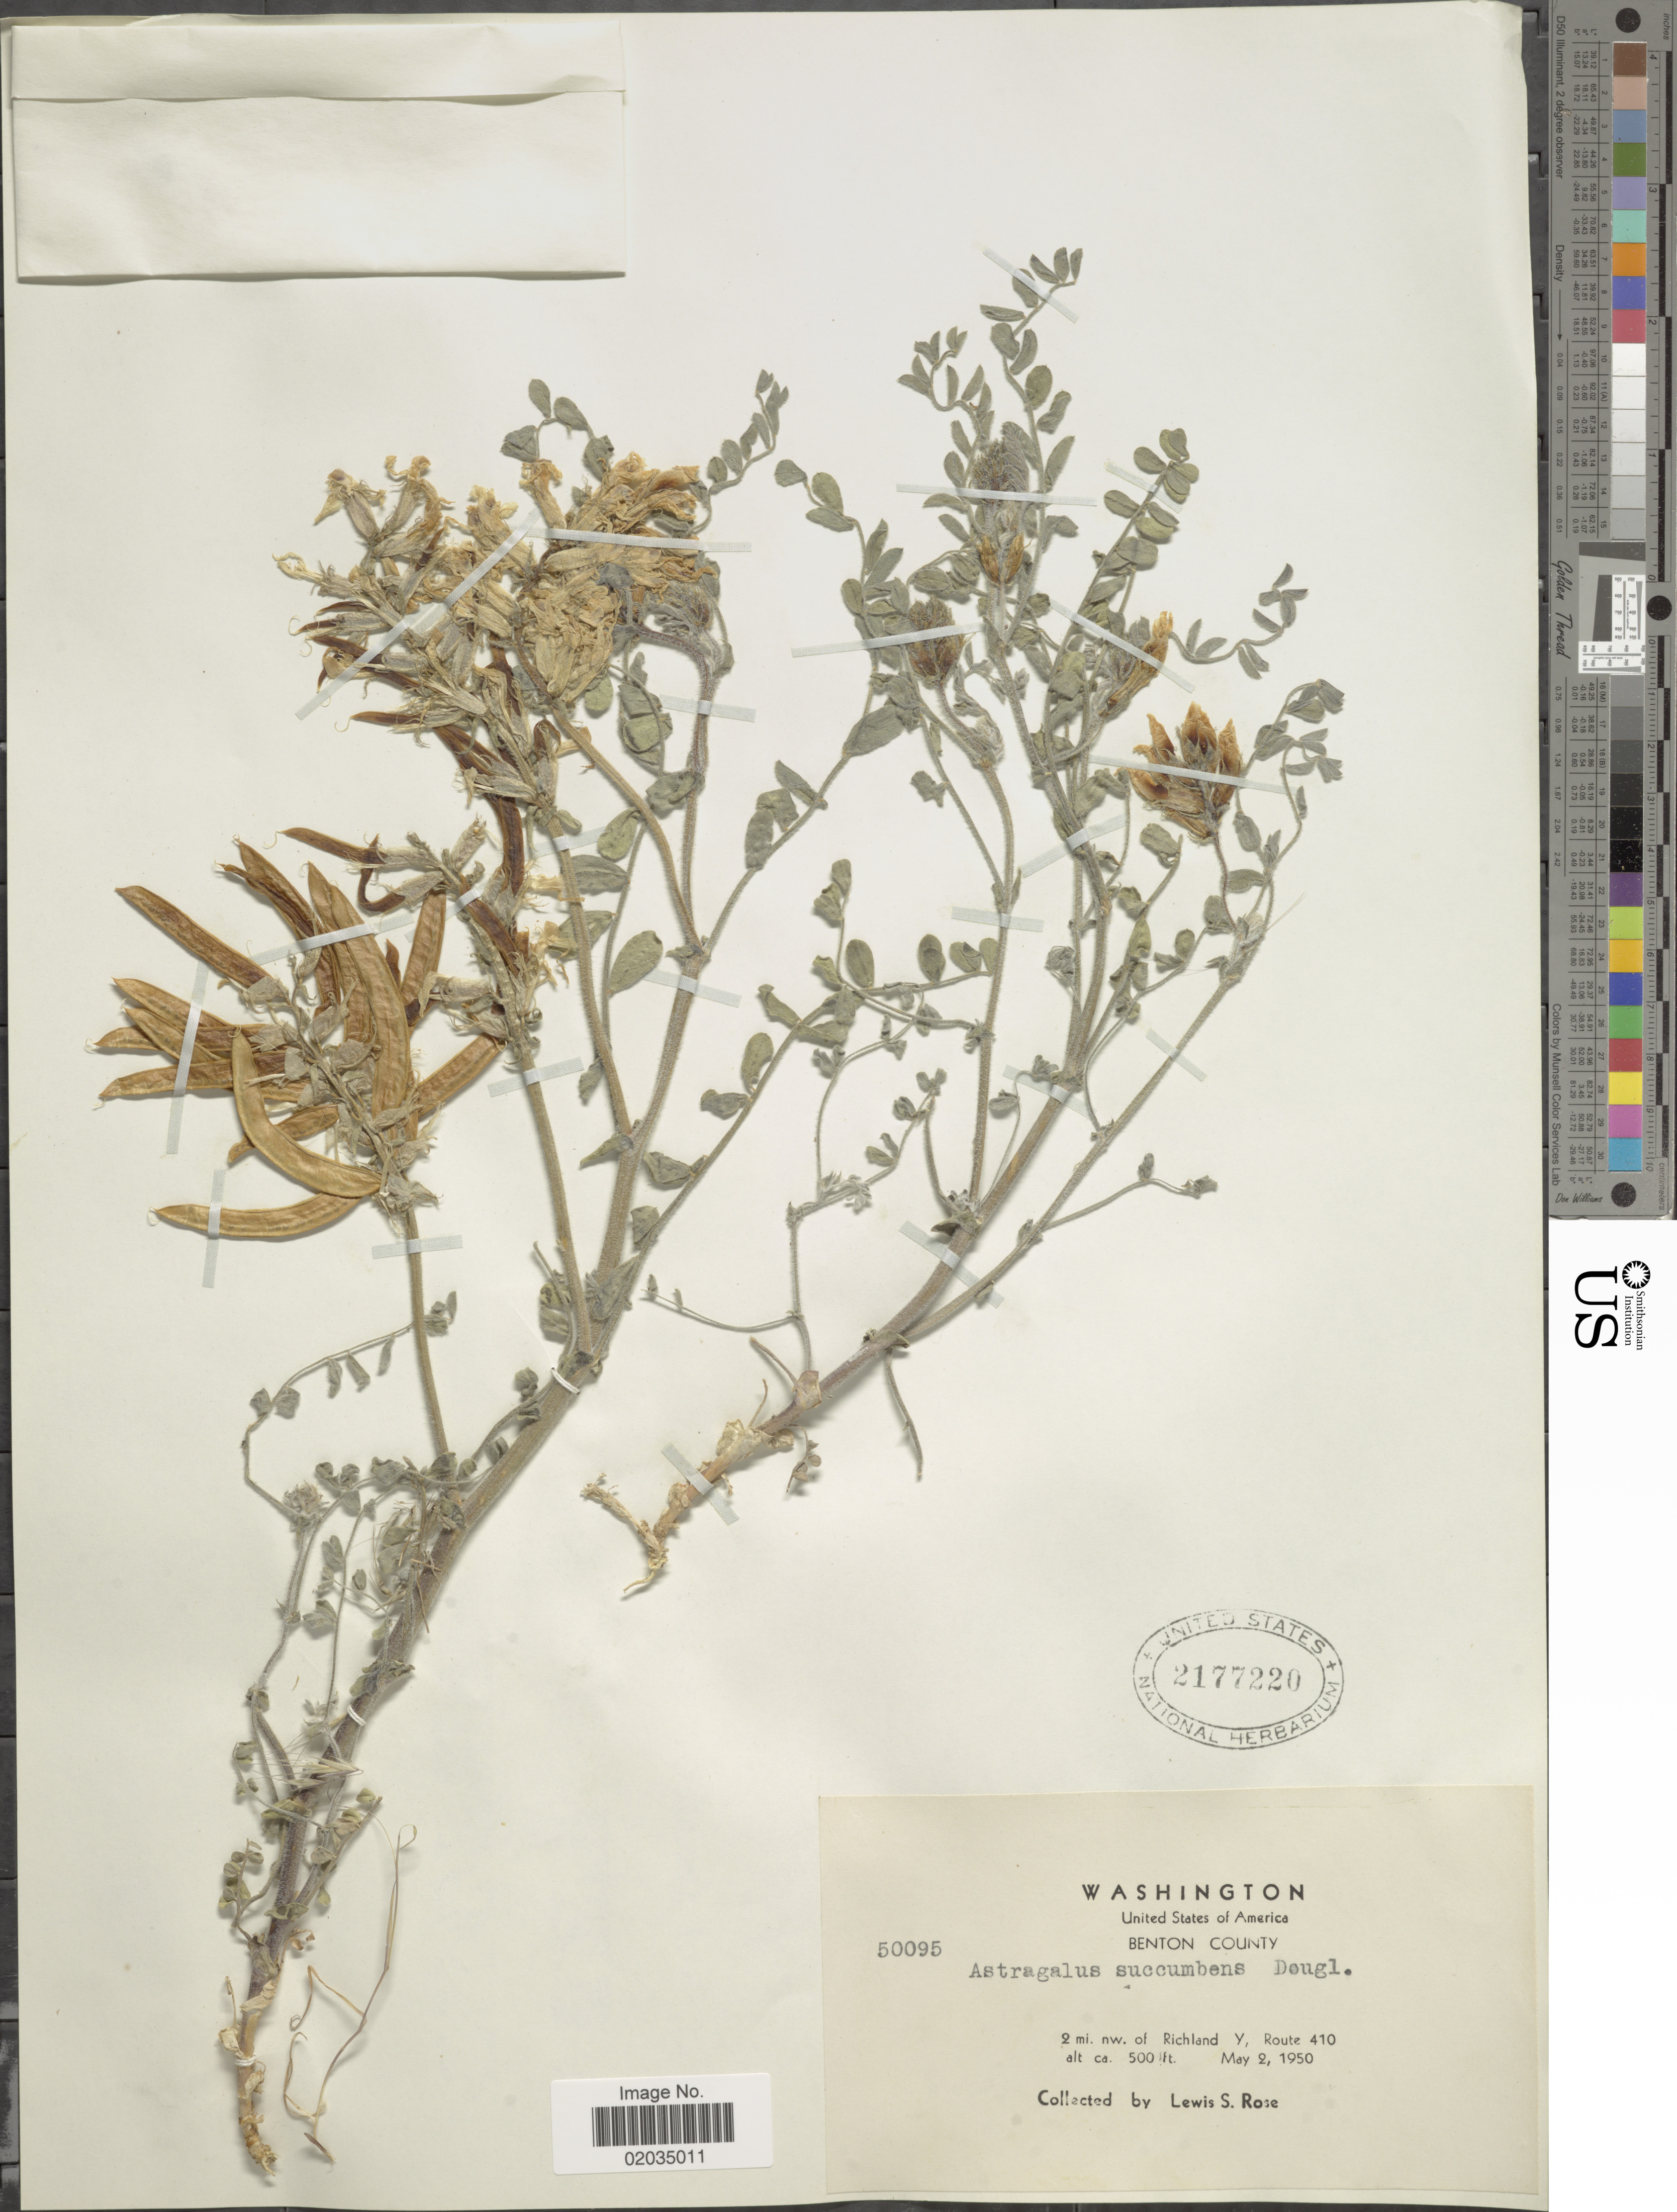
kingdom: Plantae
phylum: Tracheophyta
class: Magnoliopsida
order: Fabales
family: Fabaceae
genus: Astragalus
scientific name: Astragalus succumbens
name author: Hook.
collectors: L. S. Rose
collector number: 50095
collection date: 1950-05-02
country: United States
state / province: Washington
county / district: Benton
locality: Benton County, 2 mi. nw. of Richland Y, Route 410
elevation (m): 152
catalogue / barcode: US 2177220